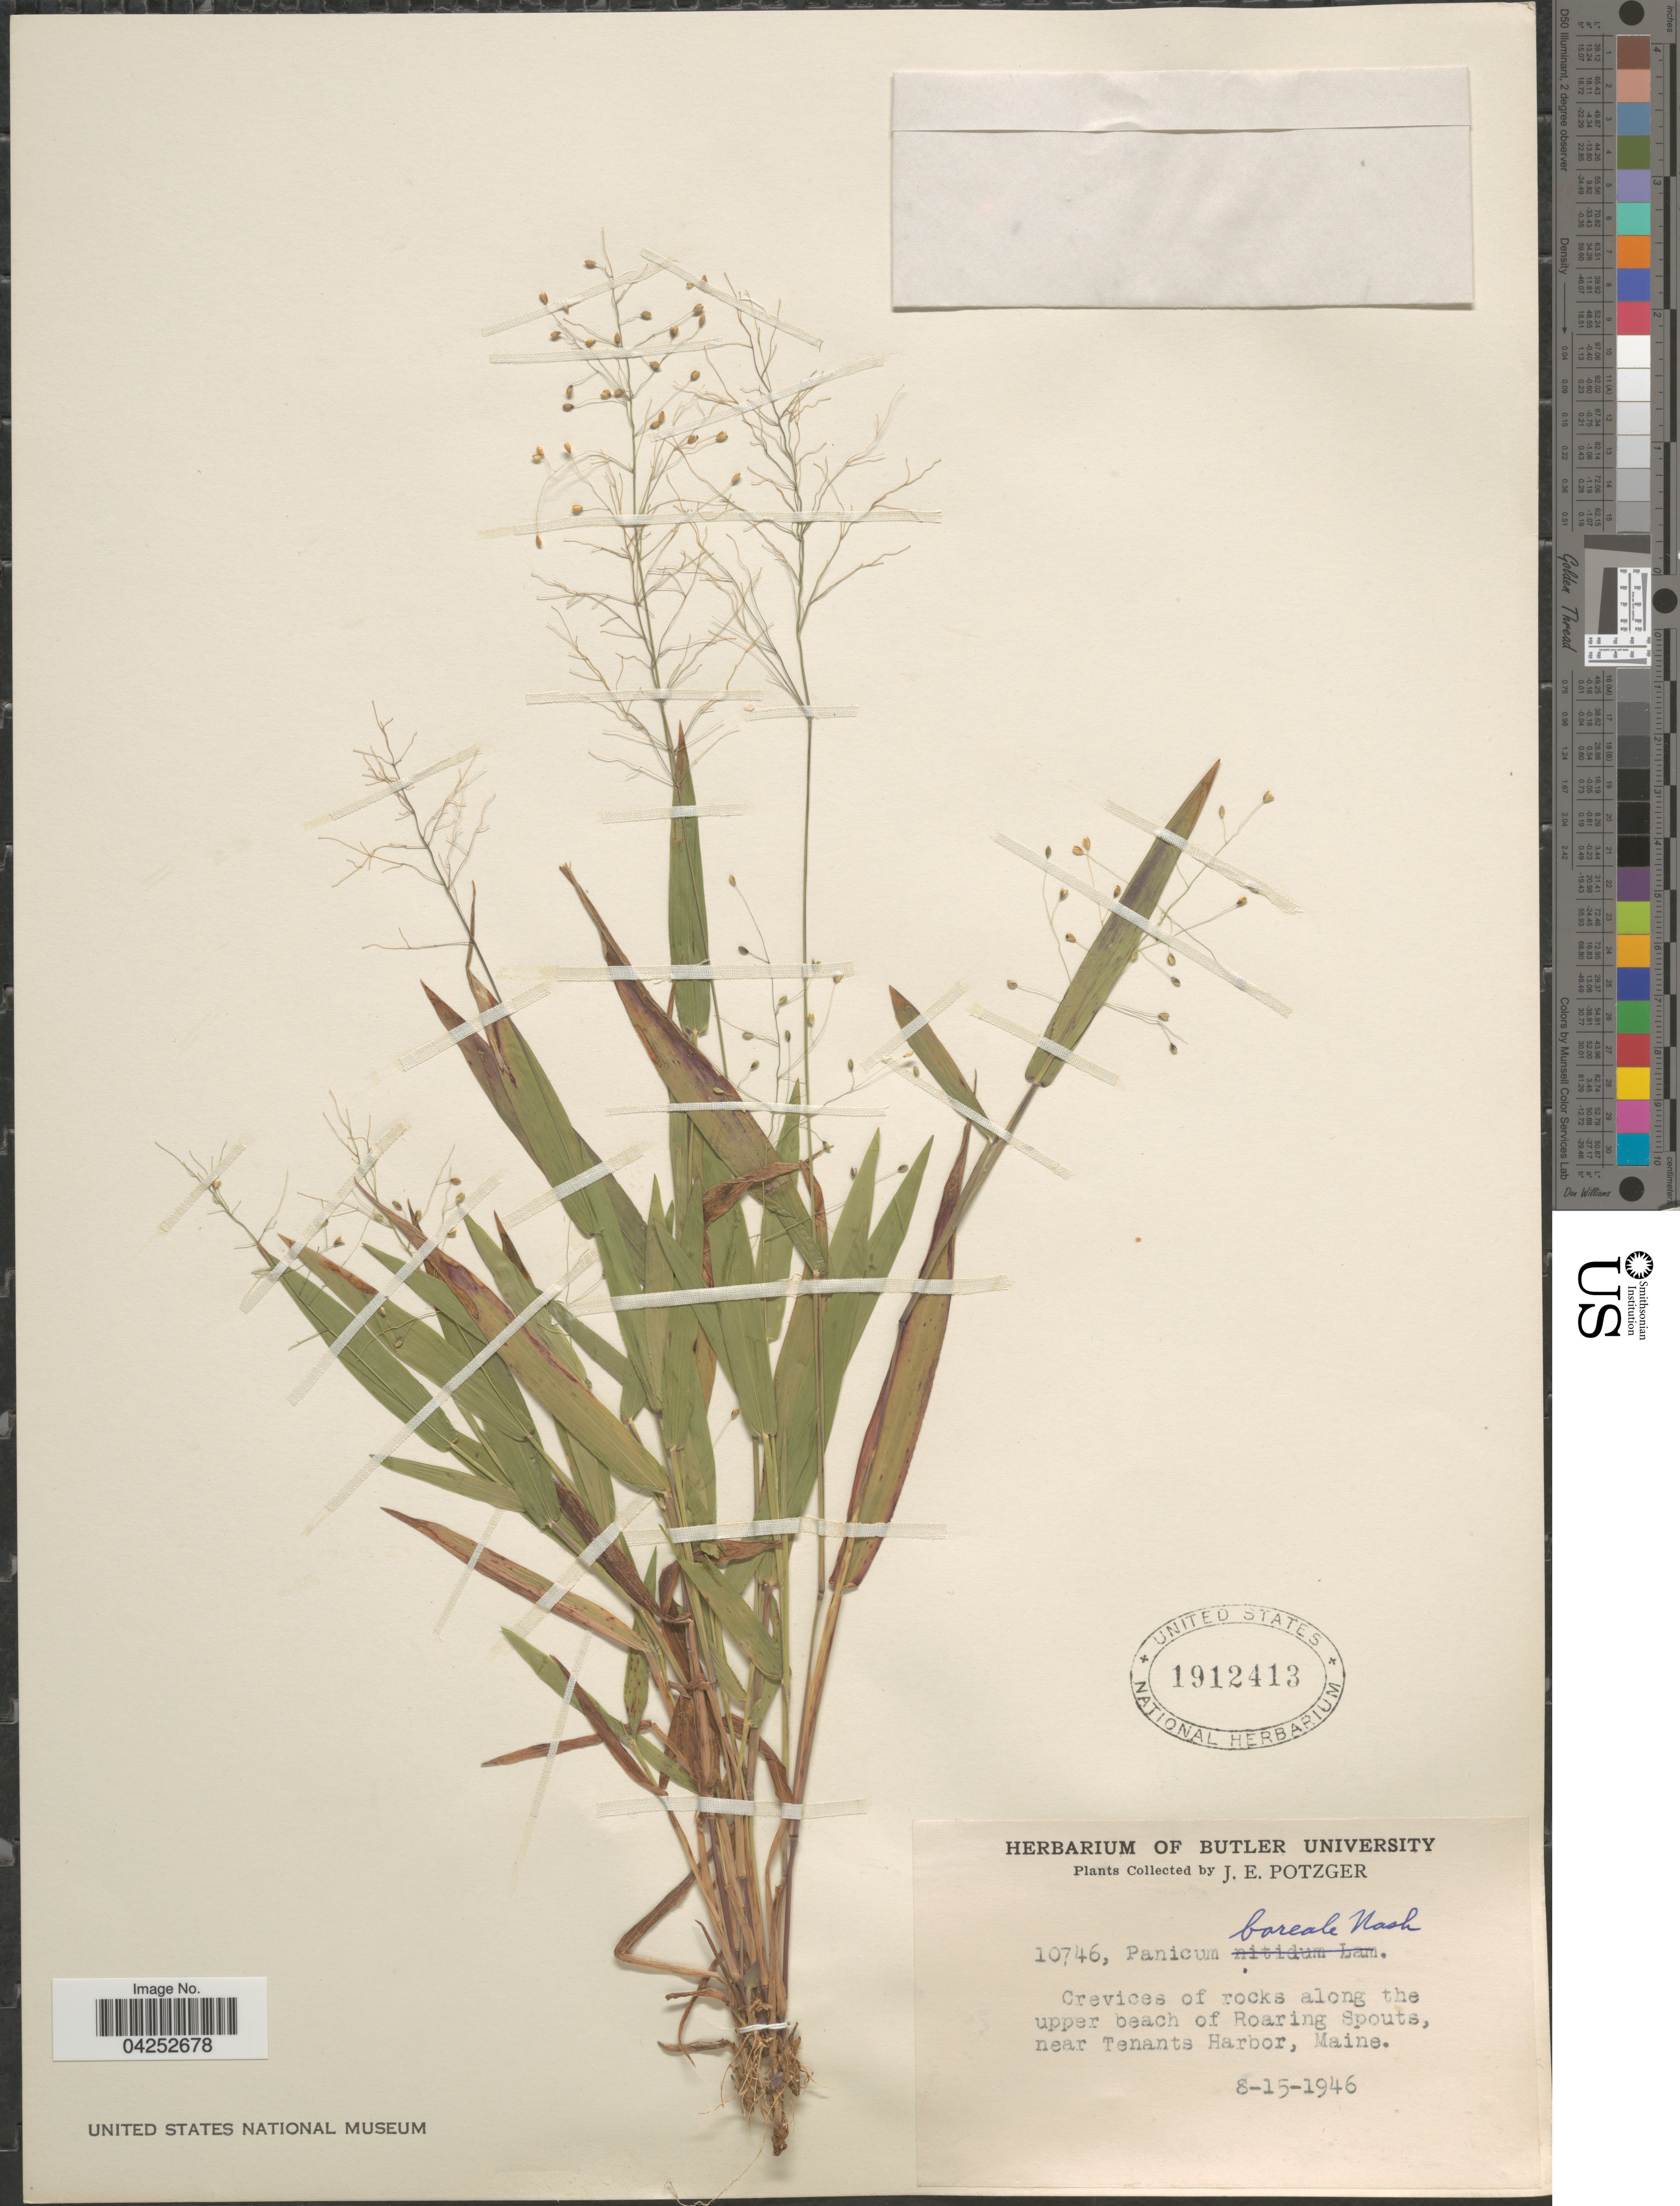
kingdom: Plantae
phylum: Tracheophyta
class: Liliopsida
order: Poales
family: Poaceae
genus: Dichanthelium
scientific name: Dichanthelium boreale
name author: (Nash) Freckmann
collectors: J. Potzger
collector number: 10746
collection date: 1946-08-15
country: United States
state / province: Maine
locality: Crevices of rocks along the upper beach of Roaring Spouts, near Tenants Harbor.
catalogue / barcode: US 1912413